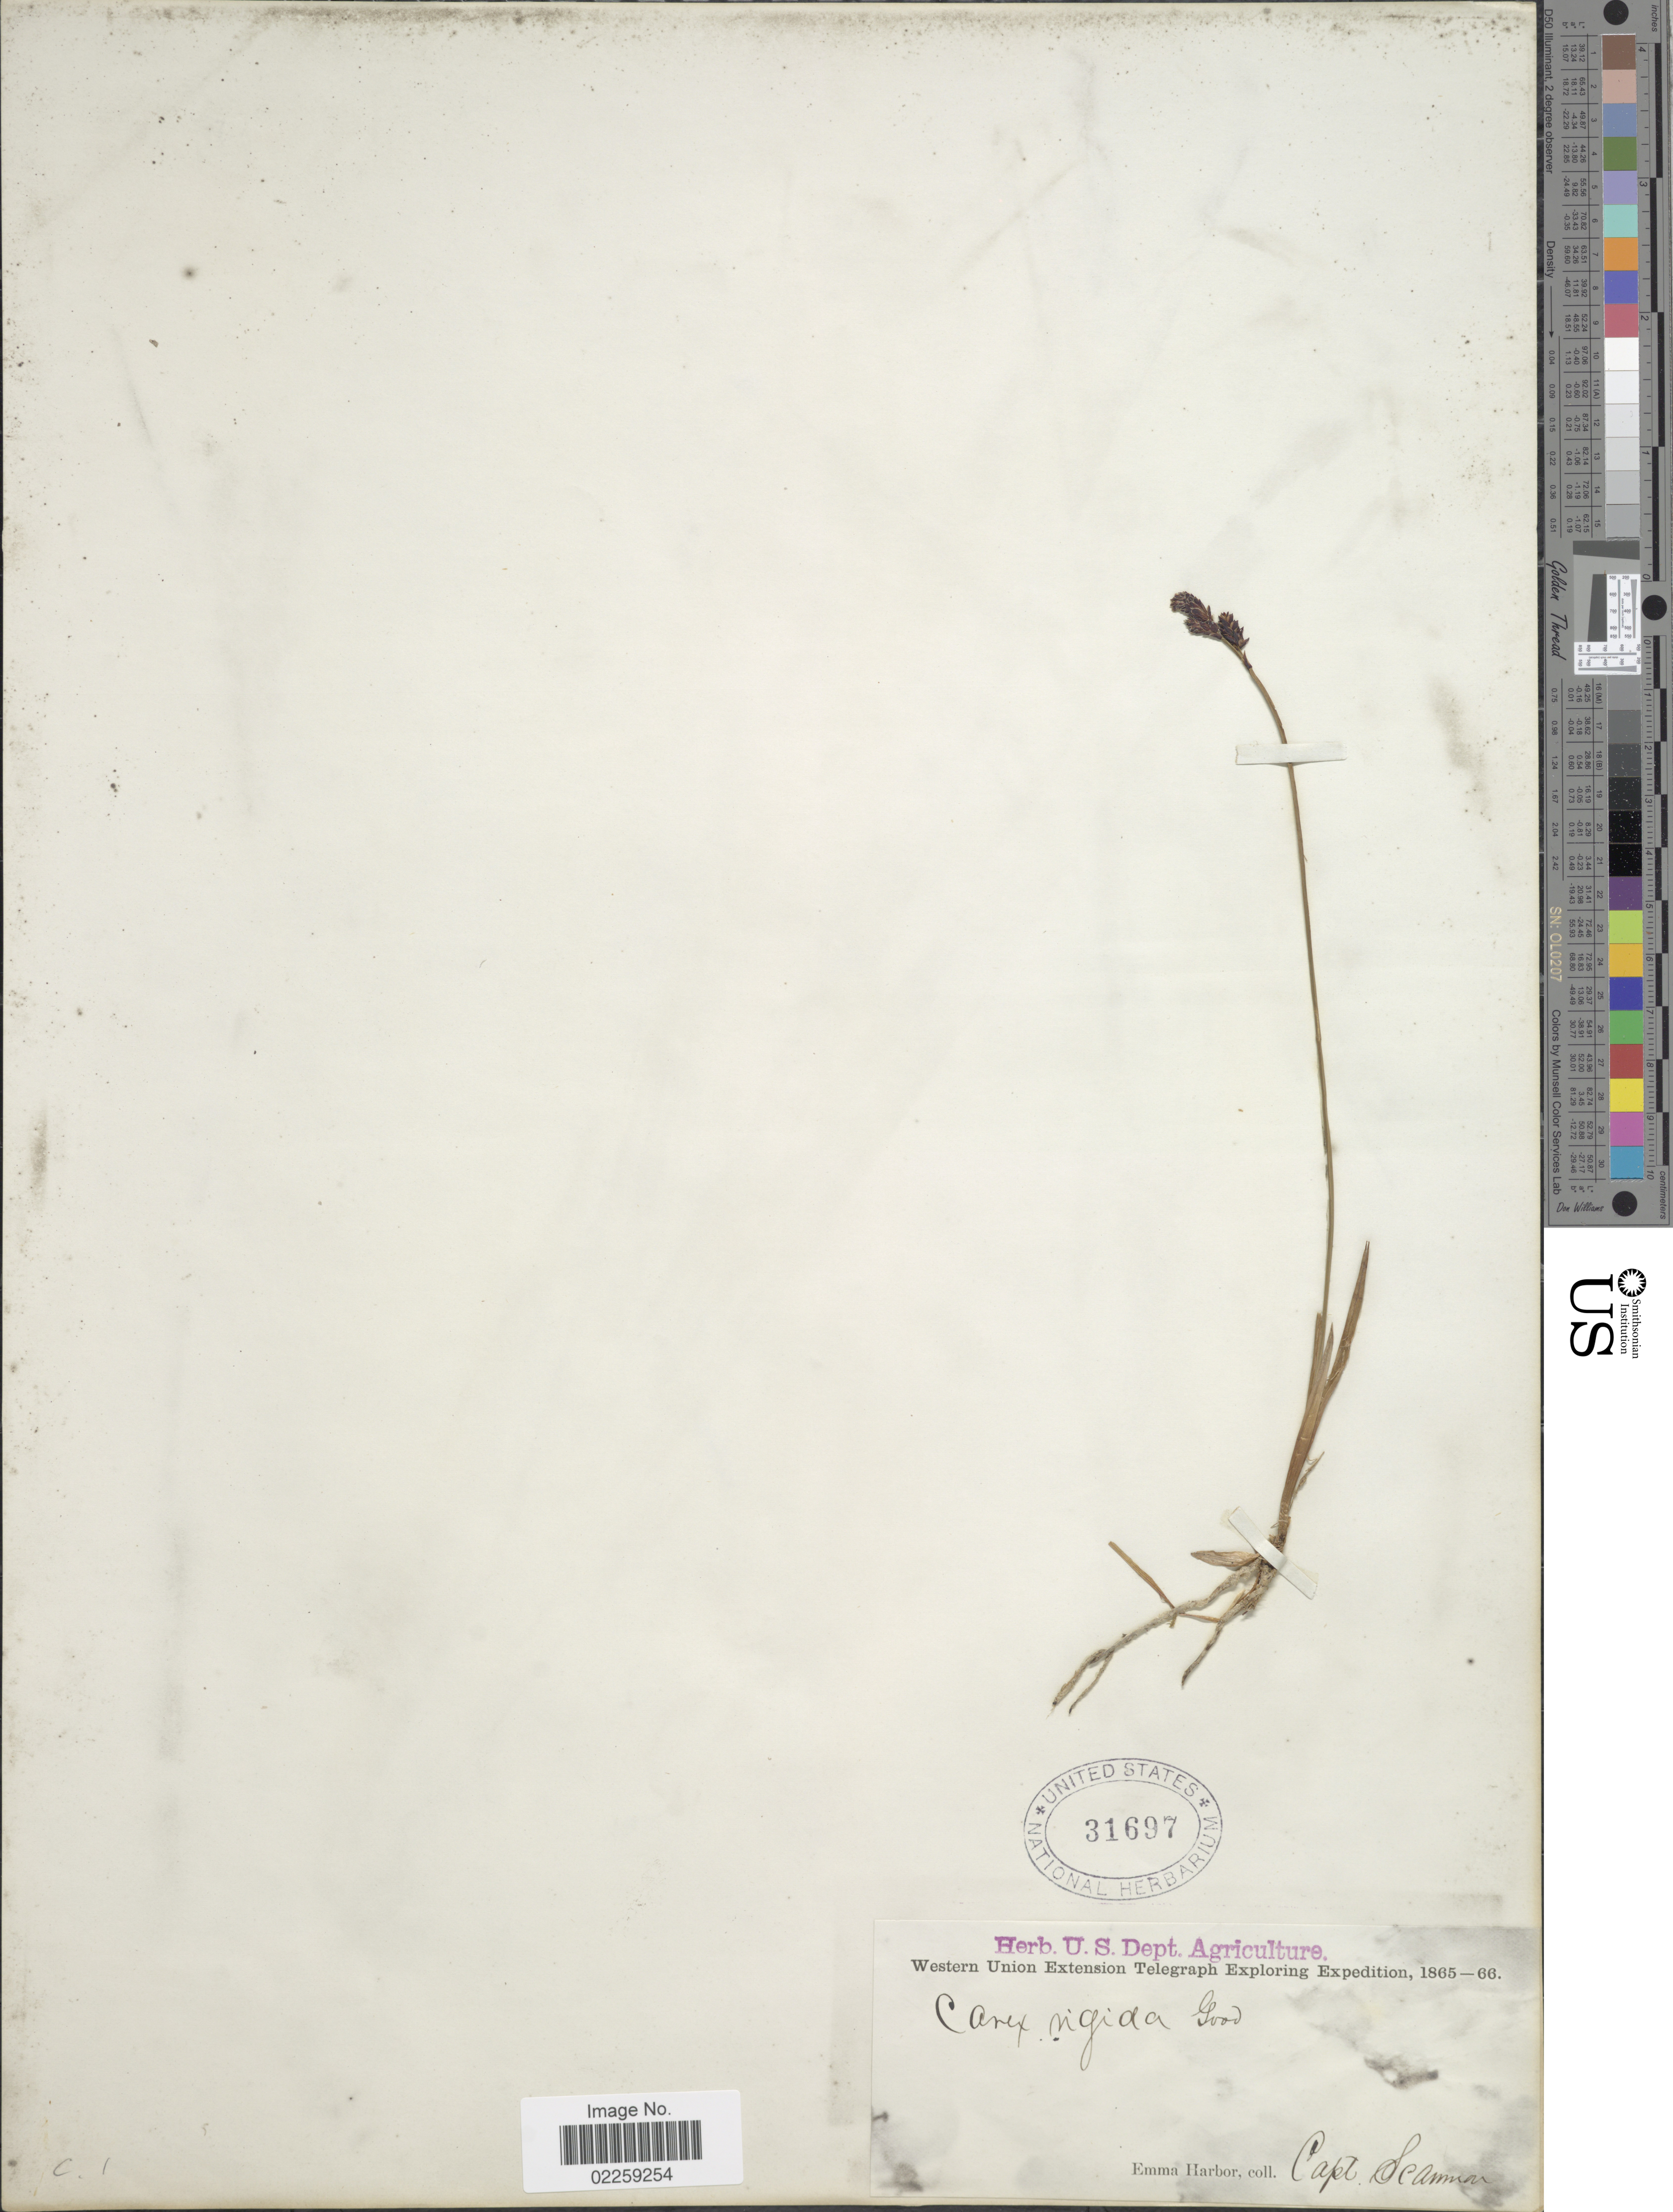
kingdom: Plantae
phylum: Tracheophyta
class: Liliopsida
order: Poales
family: Cyperaceae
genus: Carex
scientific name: Carex bigelowii subsp. bigelowii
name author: Torr. ex Schwein.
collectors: Scamman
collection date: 1865/1866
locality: Emma Harbor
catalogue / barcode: US 31697